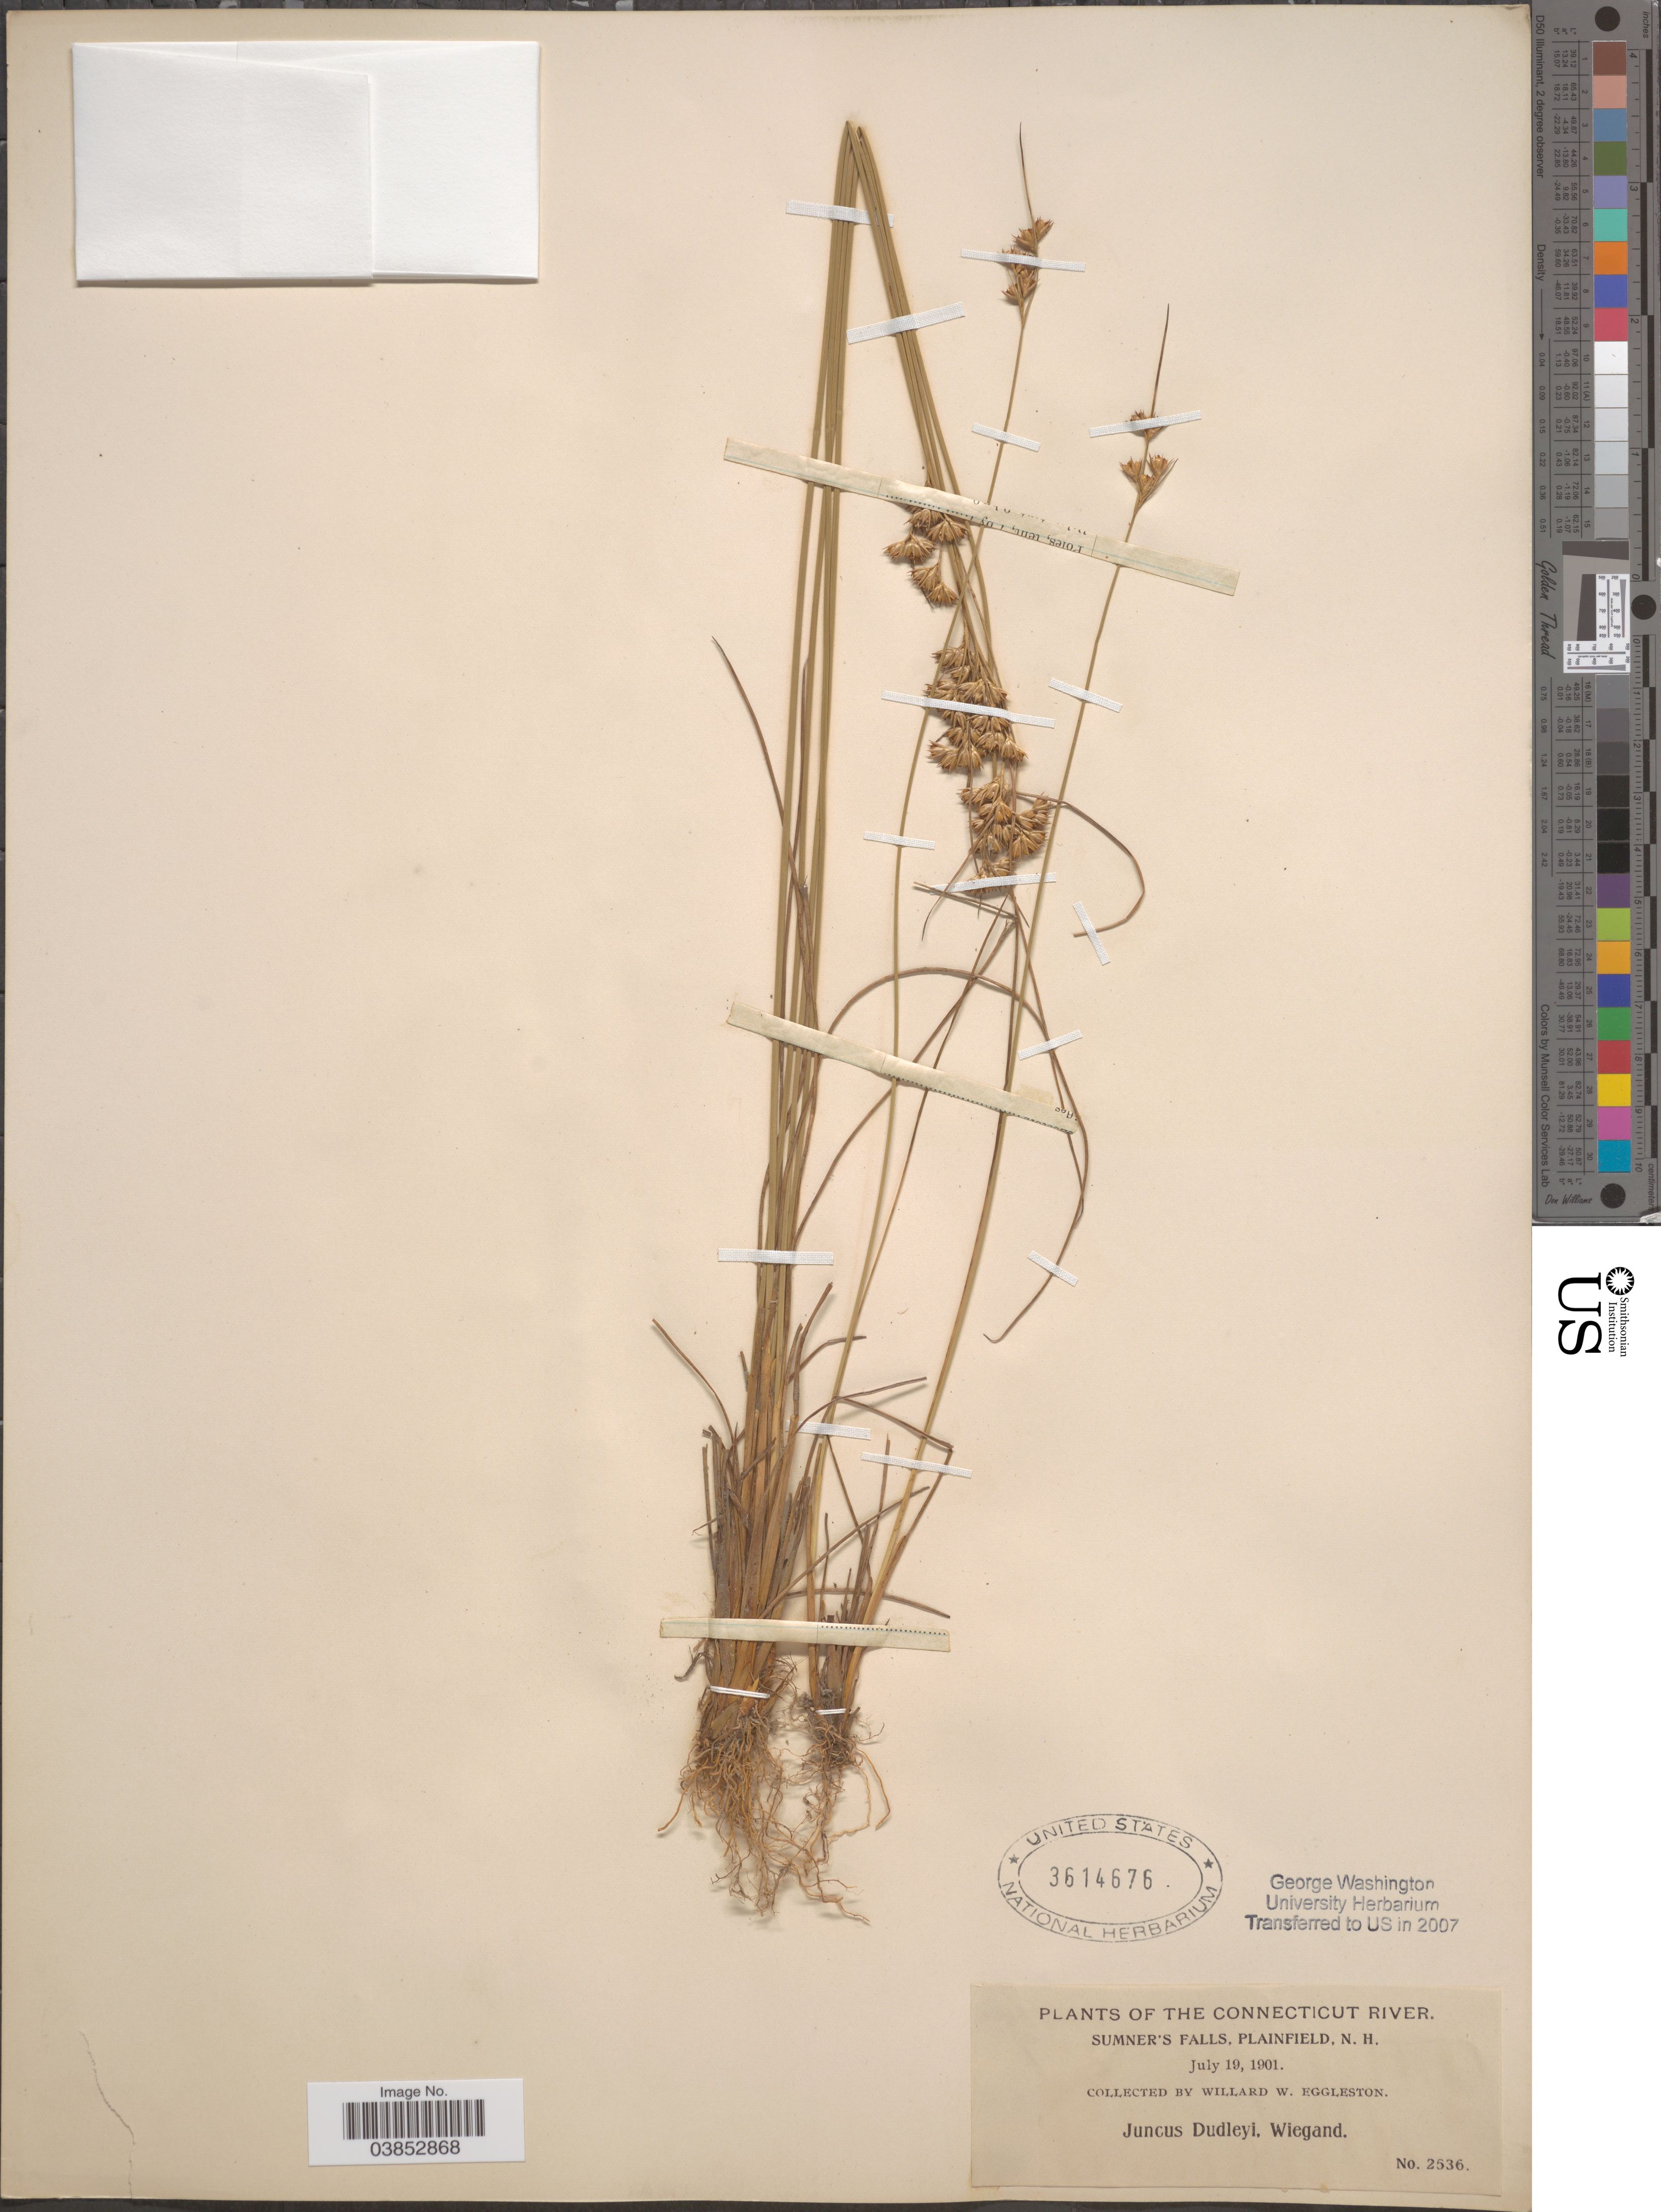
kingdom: Plantae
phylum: Tracheophyta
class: Liliopsida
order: Poales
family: Juncaceae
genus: Juncus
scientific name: Juncus dudleyi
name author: Wiegand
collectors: W. W. Eggleston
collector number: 2536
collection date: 1901-07-19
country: United States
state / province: New Hampshire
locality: Connecticut River. Sumner's Falls, Plainfield.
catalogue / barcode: US 3614676